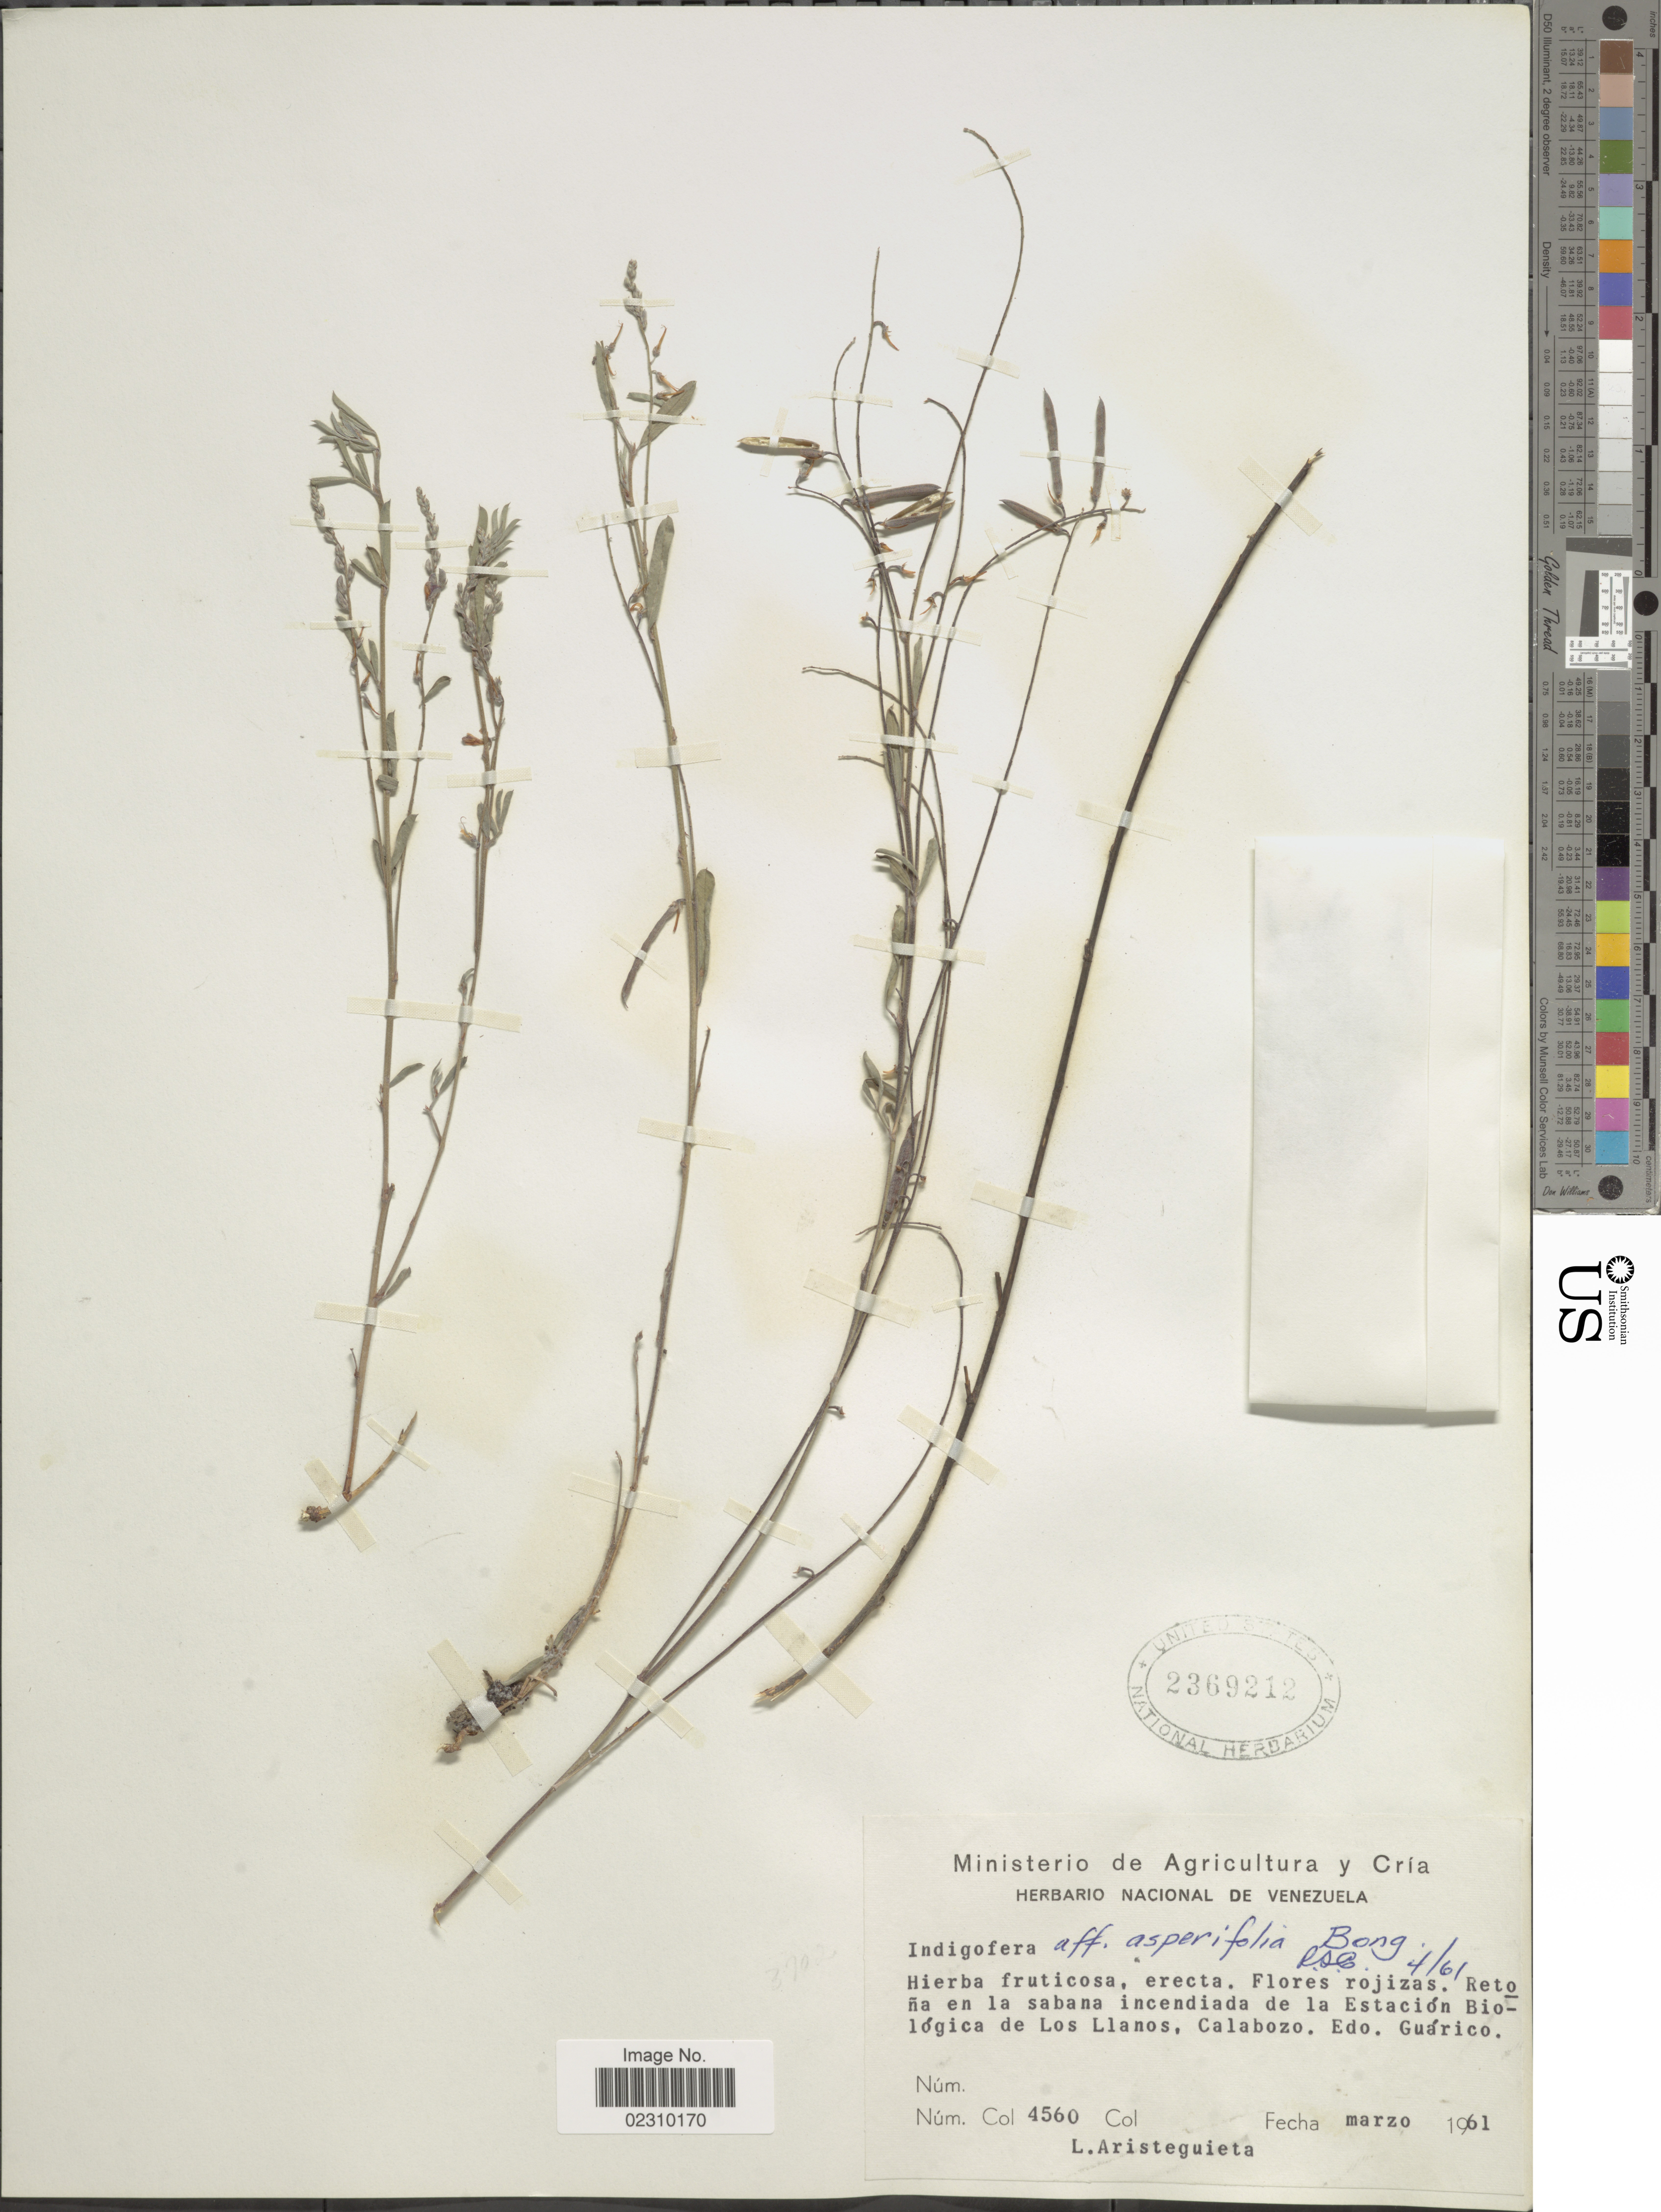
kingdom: Plantae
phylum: Tracheophyta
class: Magnoliopsida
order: Fabales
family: Fabaceae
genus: Indigofera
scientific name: Indigofera asperifolia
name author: Bong. ex Benth.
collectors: L. Aristeguieta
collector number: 4560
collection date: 1961-03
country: Venezuela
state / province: Guárico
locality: Retona en la sabana incendiada de la Estacion Biologica de Los Llanos, Calabozo. Edo. Guarico.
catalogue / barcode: US 2369212